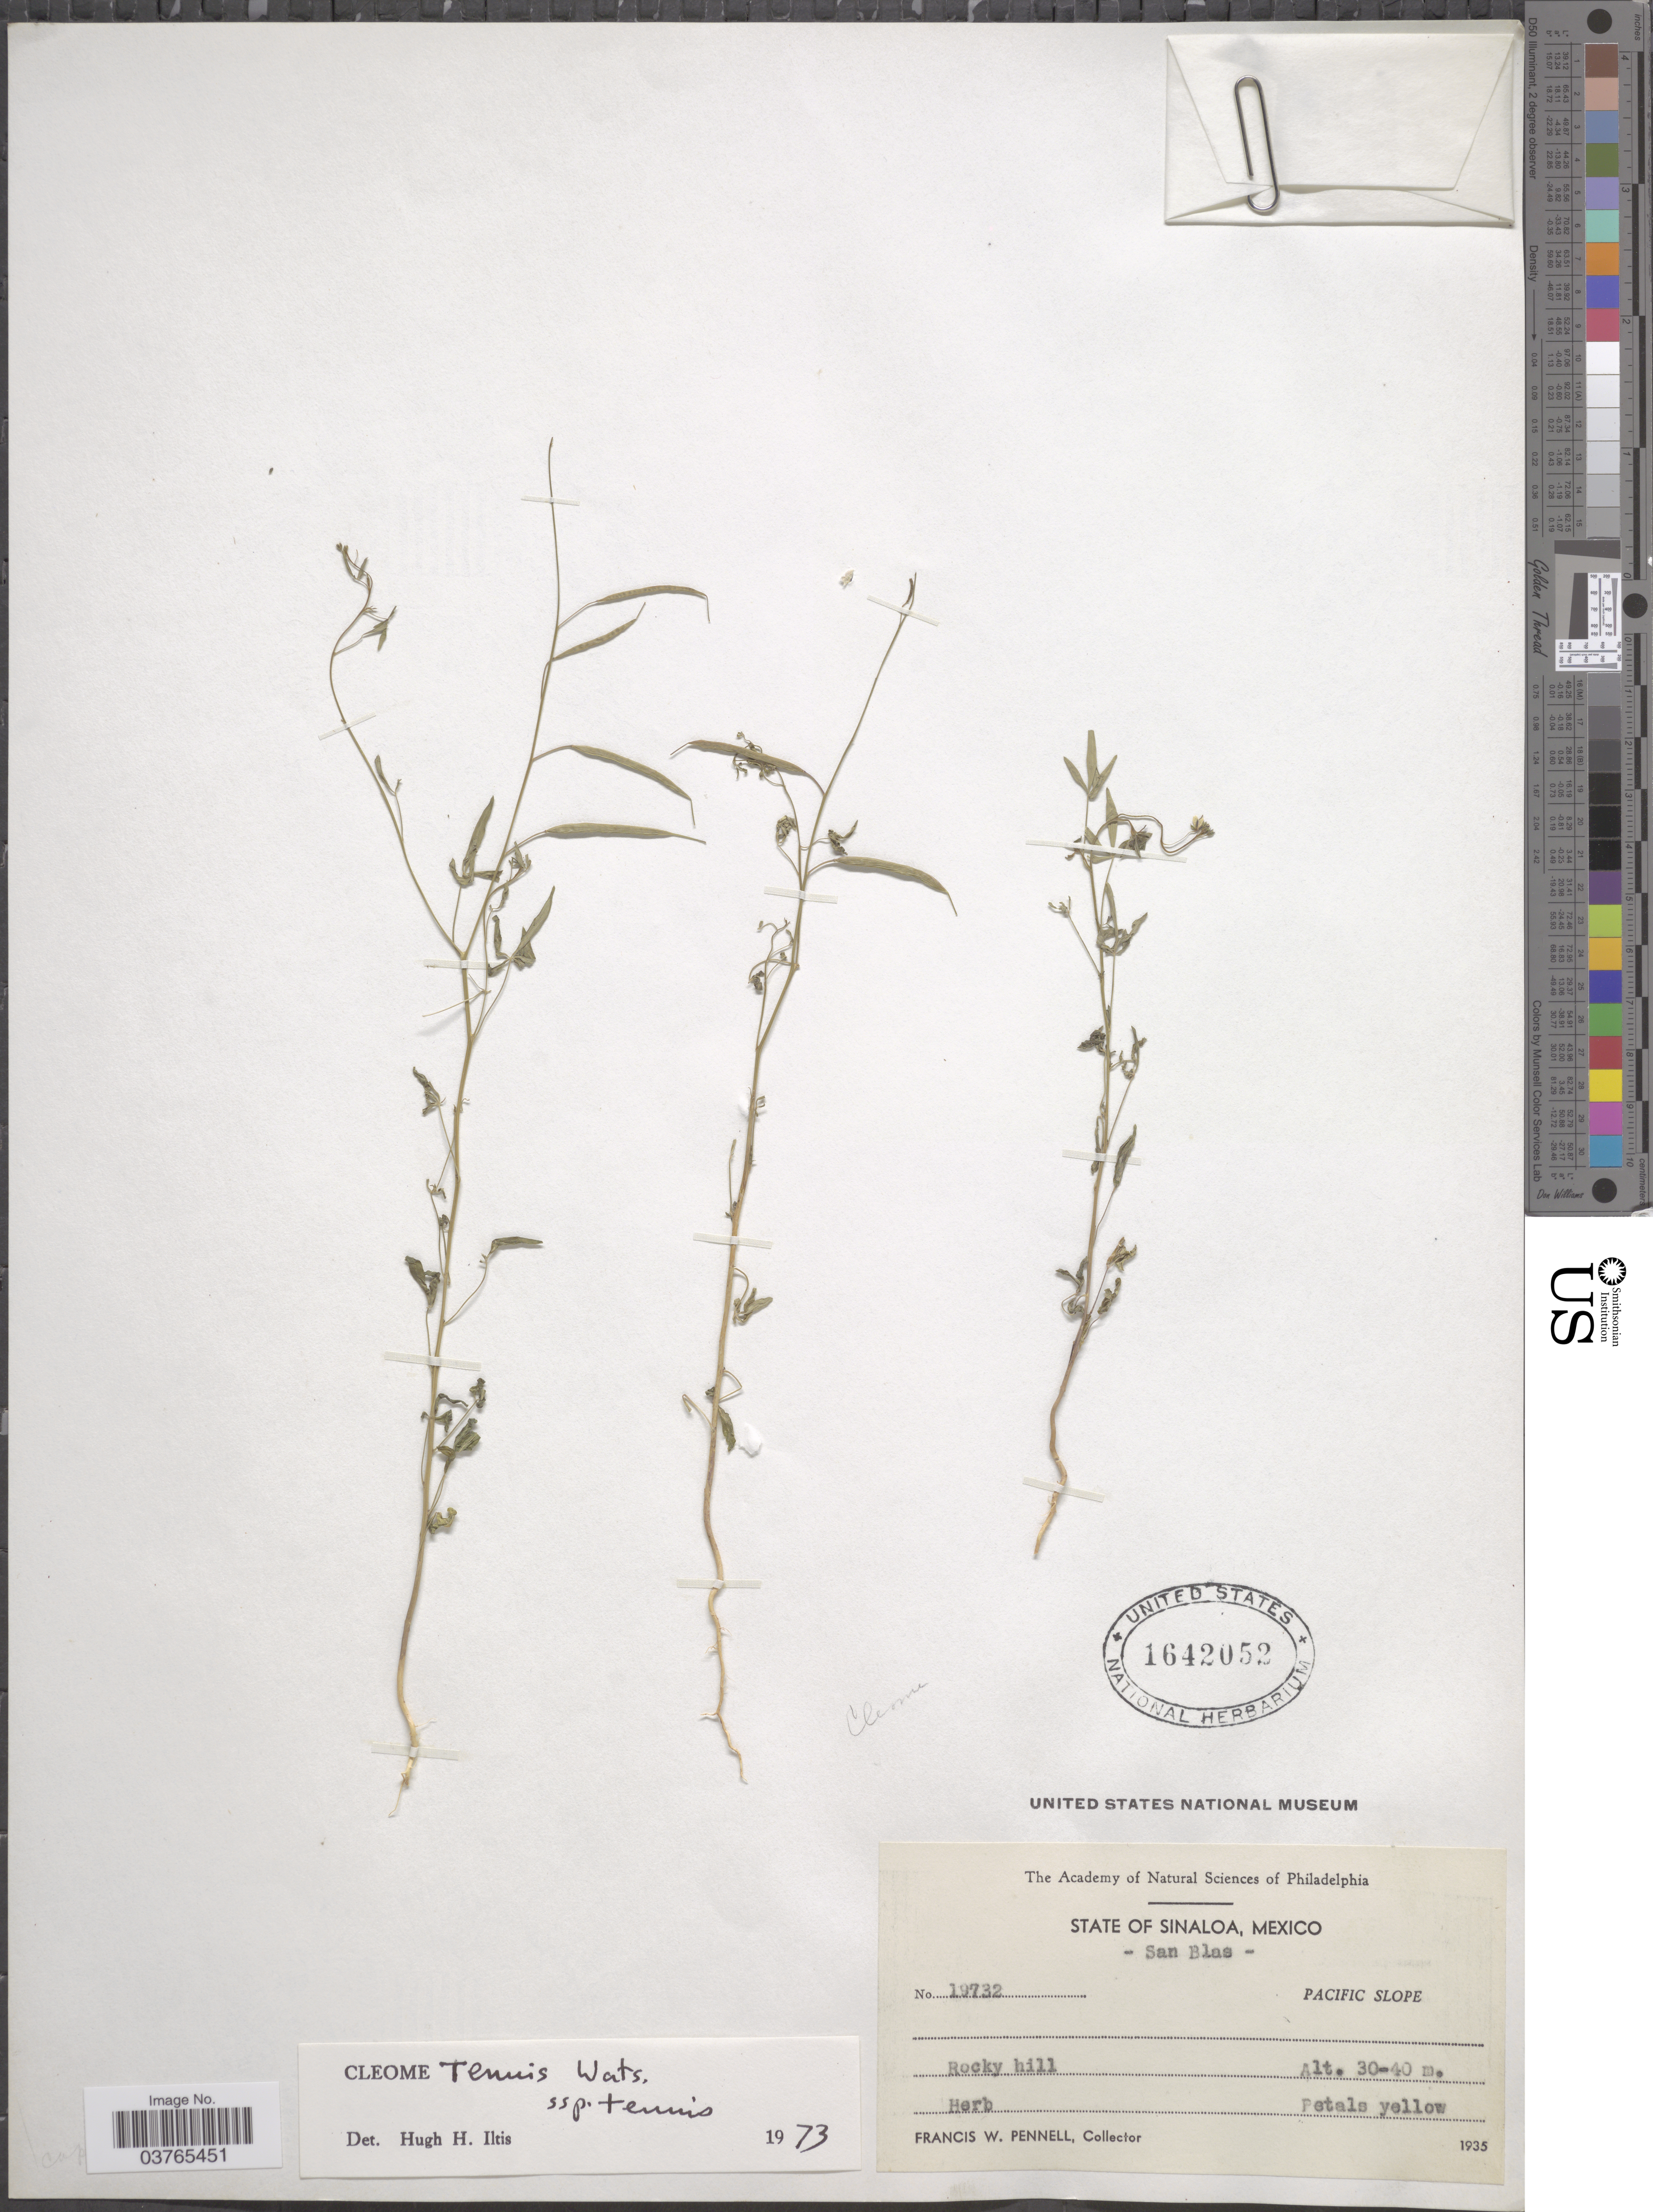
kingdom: Plantae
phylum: Tracheophyta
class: Magnoliopsida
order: Brassicales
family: Cleomaceae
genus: Iltisiella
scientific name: Iltisiella tenuis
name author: (S. Watson) Soares Neto & Roalson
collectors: F. W. Pennell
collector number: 19732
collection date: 1935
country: Mexico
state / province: Sinaloa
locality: San Blas. Pacific slope. Rocky hill.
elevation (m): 30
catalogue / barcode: US 1642052